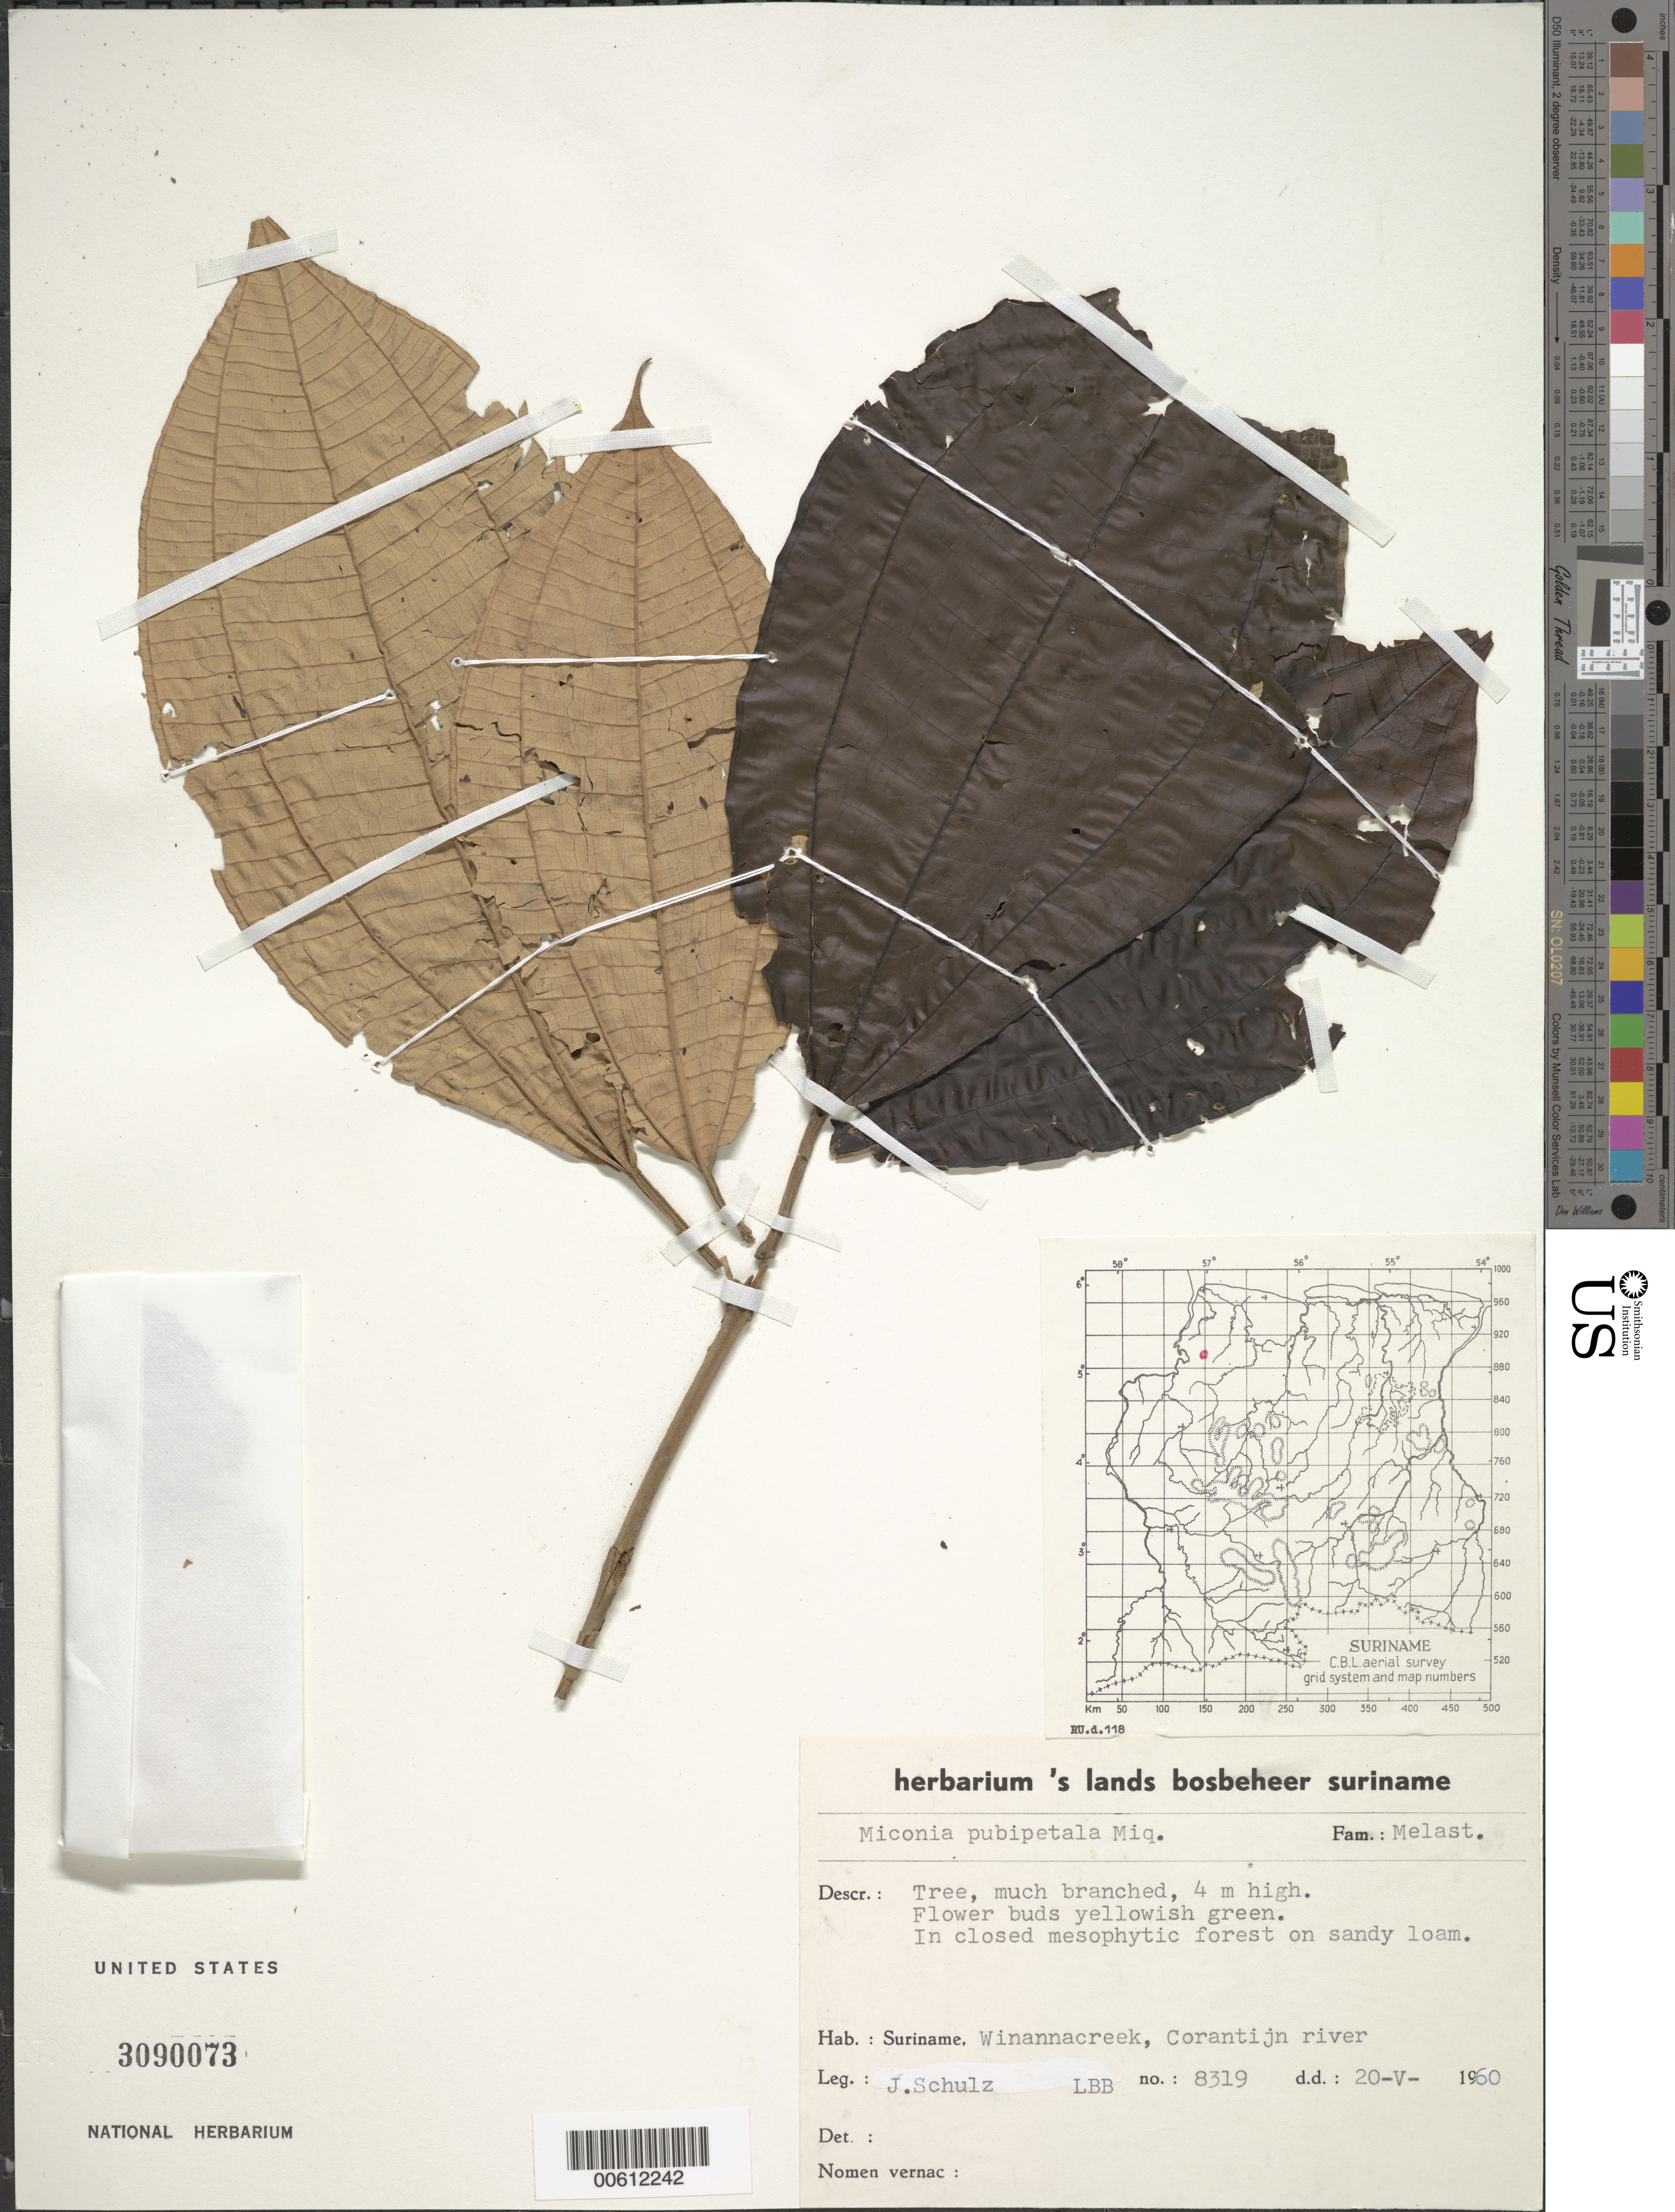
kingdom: Plantae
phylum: Tracheophyta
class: Magnoliopsida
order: Myrtales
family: Melastomataceae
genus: Miconia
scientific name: Miconia pubipetala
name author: Miq.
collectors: J. P. Schulz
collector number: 8319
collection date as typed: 20-May-60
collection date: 1960-05-20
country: Suriname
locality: Winannacreek, Corantijn R.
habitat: Closed mesophytic forest on sandy loam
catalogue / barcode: US 3090073